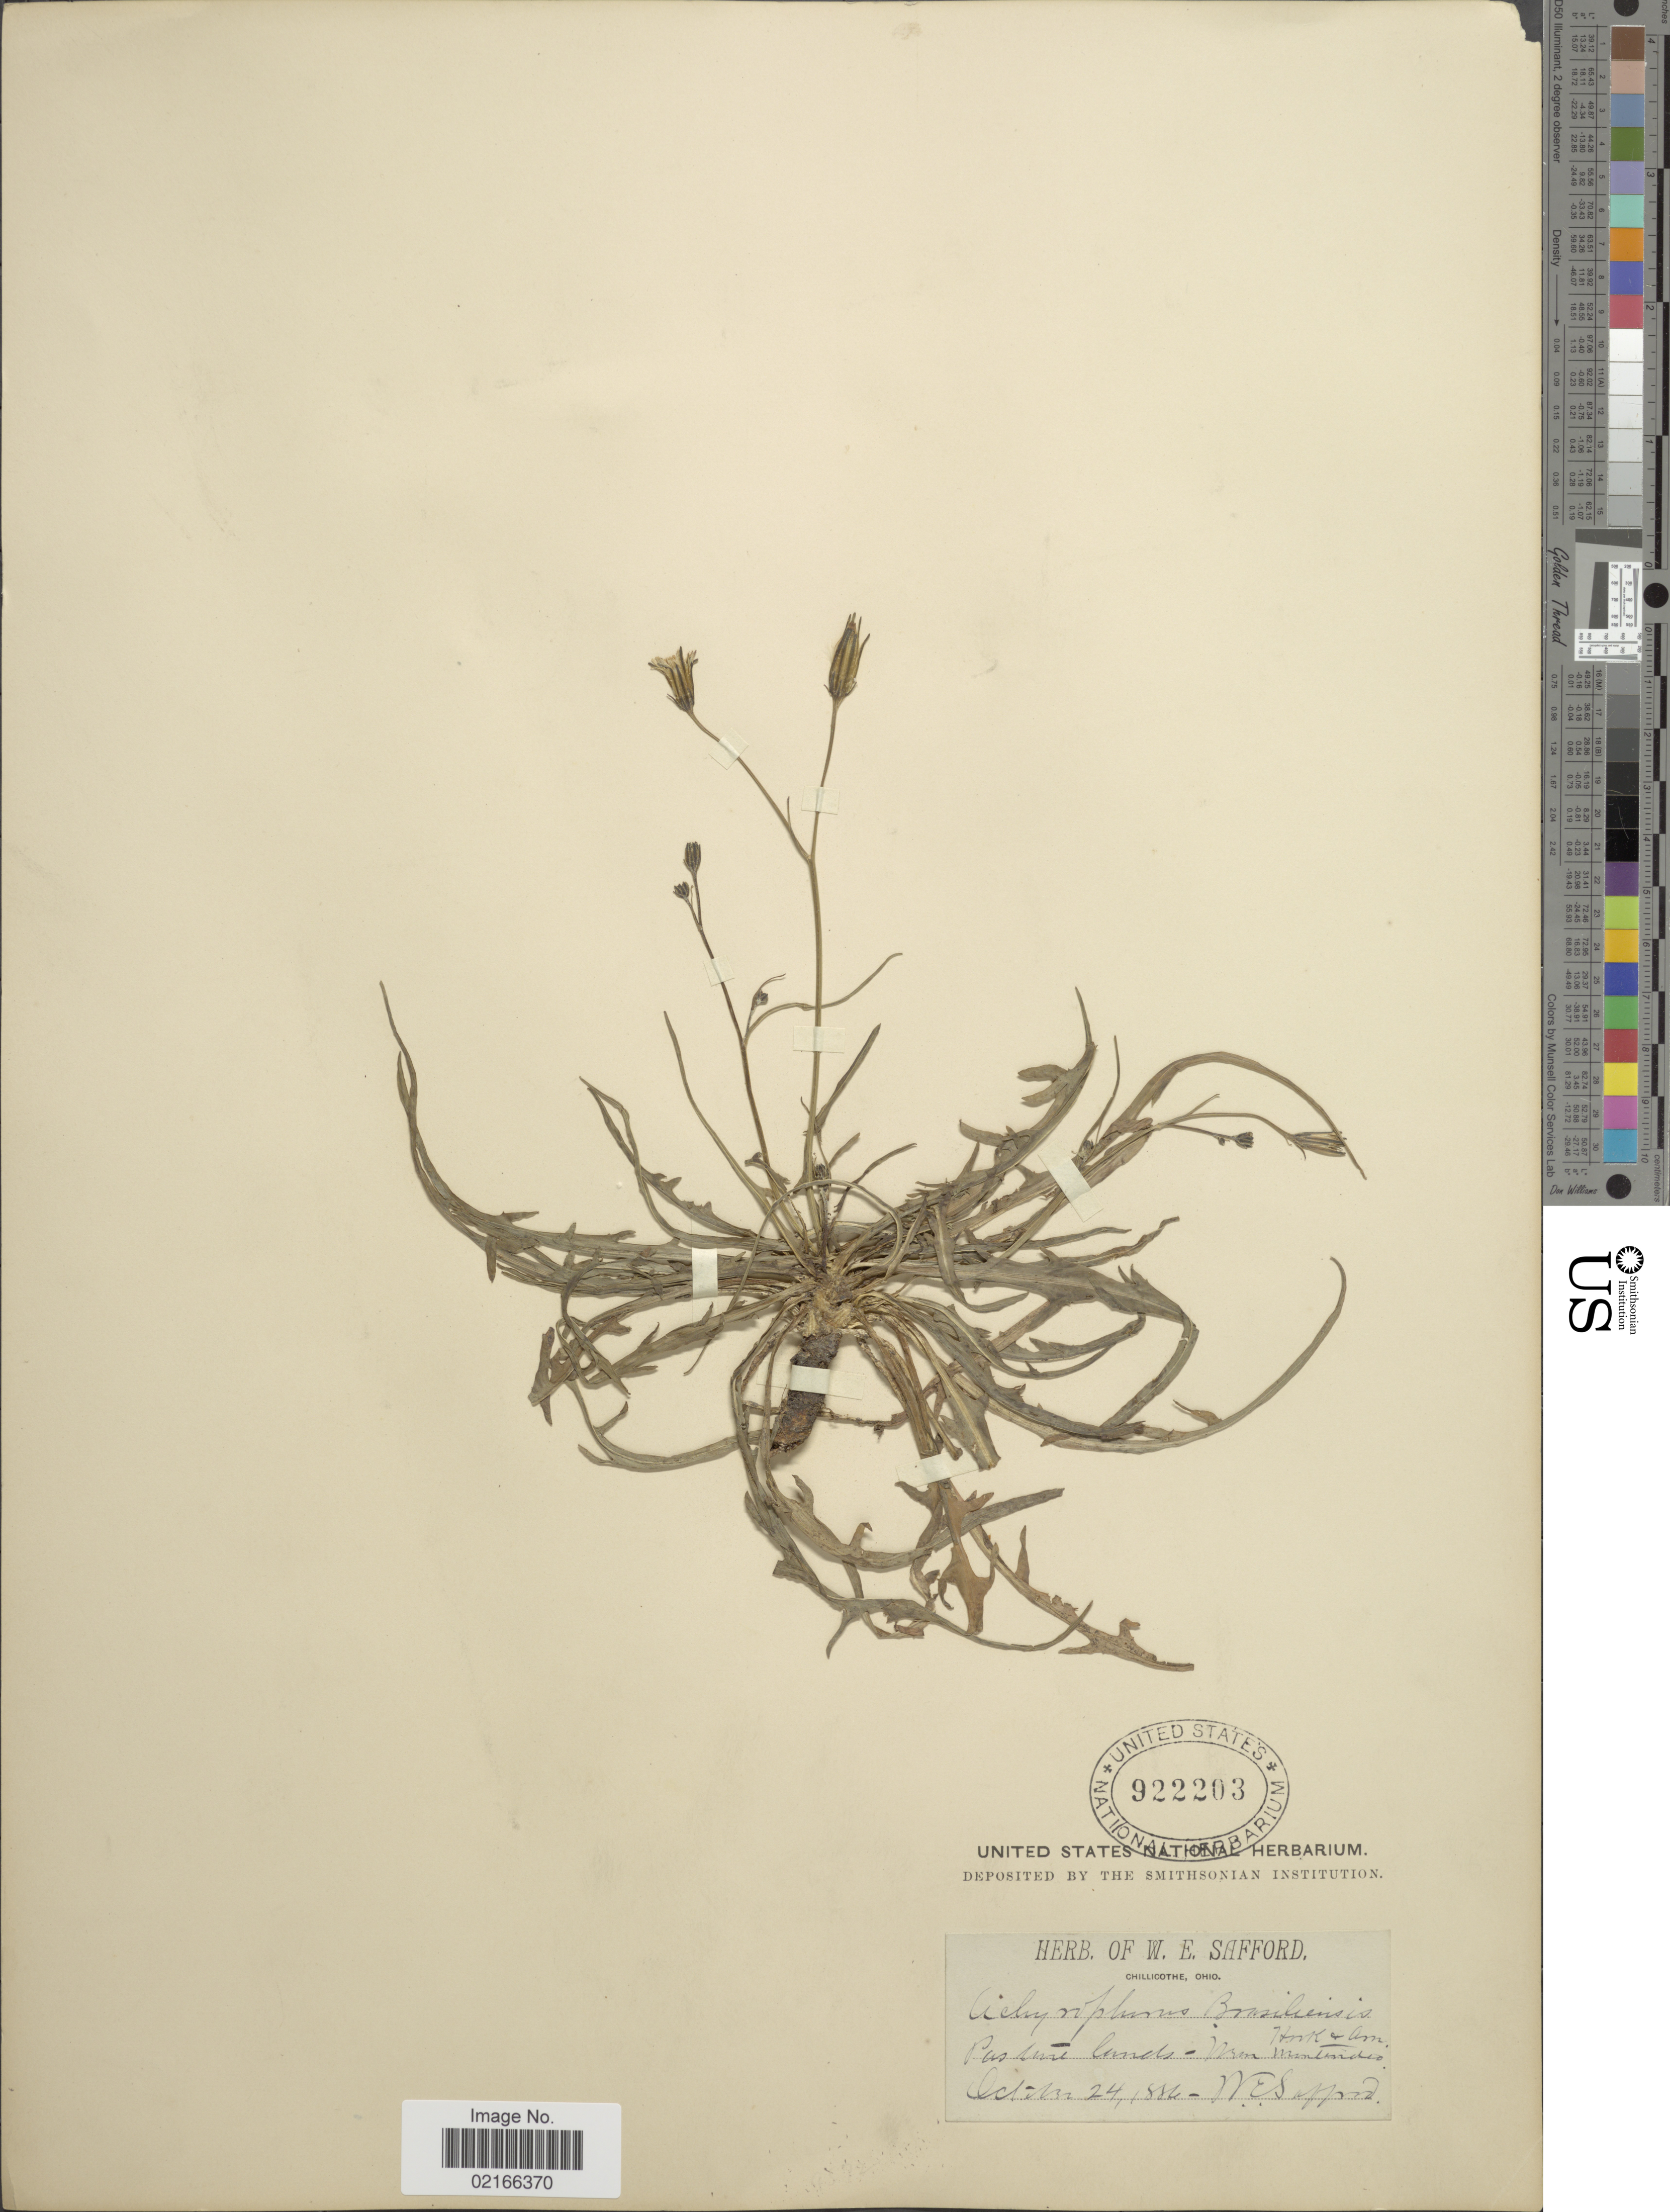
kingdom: Plantae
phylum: Tracheophyta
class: Magnoliopsida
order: Asterales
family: Asteraceae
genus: Hypochaeris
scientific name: Hypochaeris brasiliensis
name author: (Less.) Griseb.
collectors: W. E. Safford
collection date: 1886-10-24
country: Uruguay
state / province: Montevideo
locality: Near Montevideo.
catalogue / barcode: US 922203